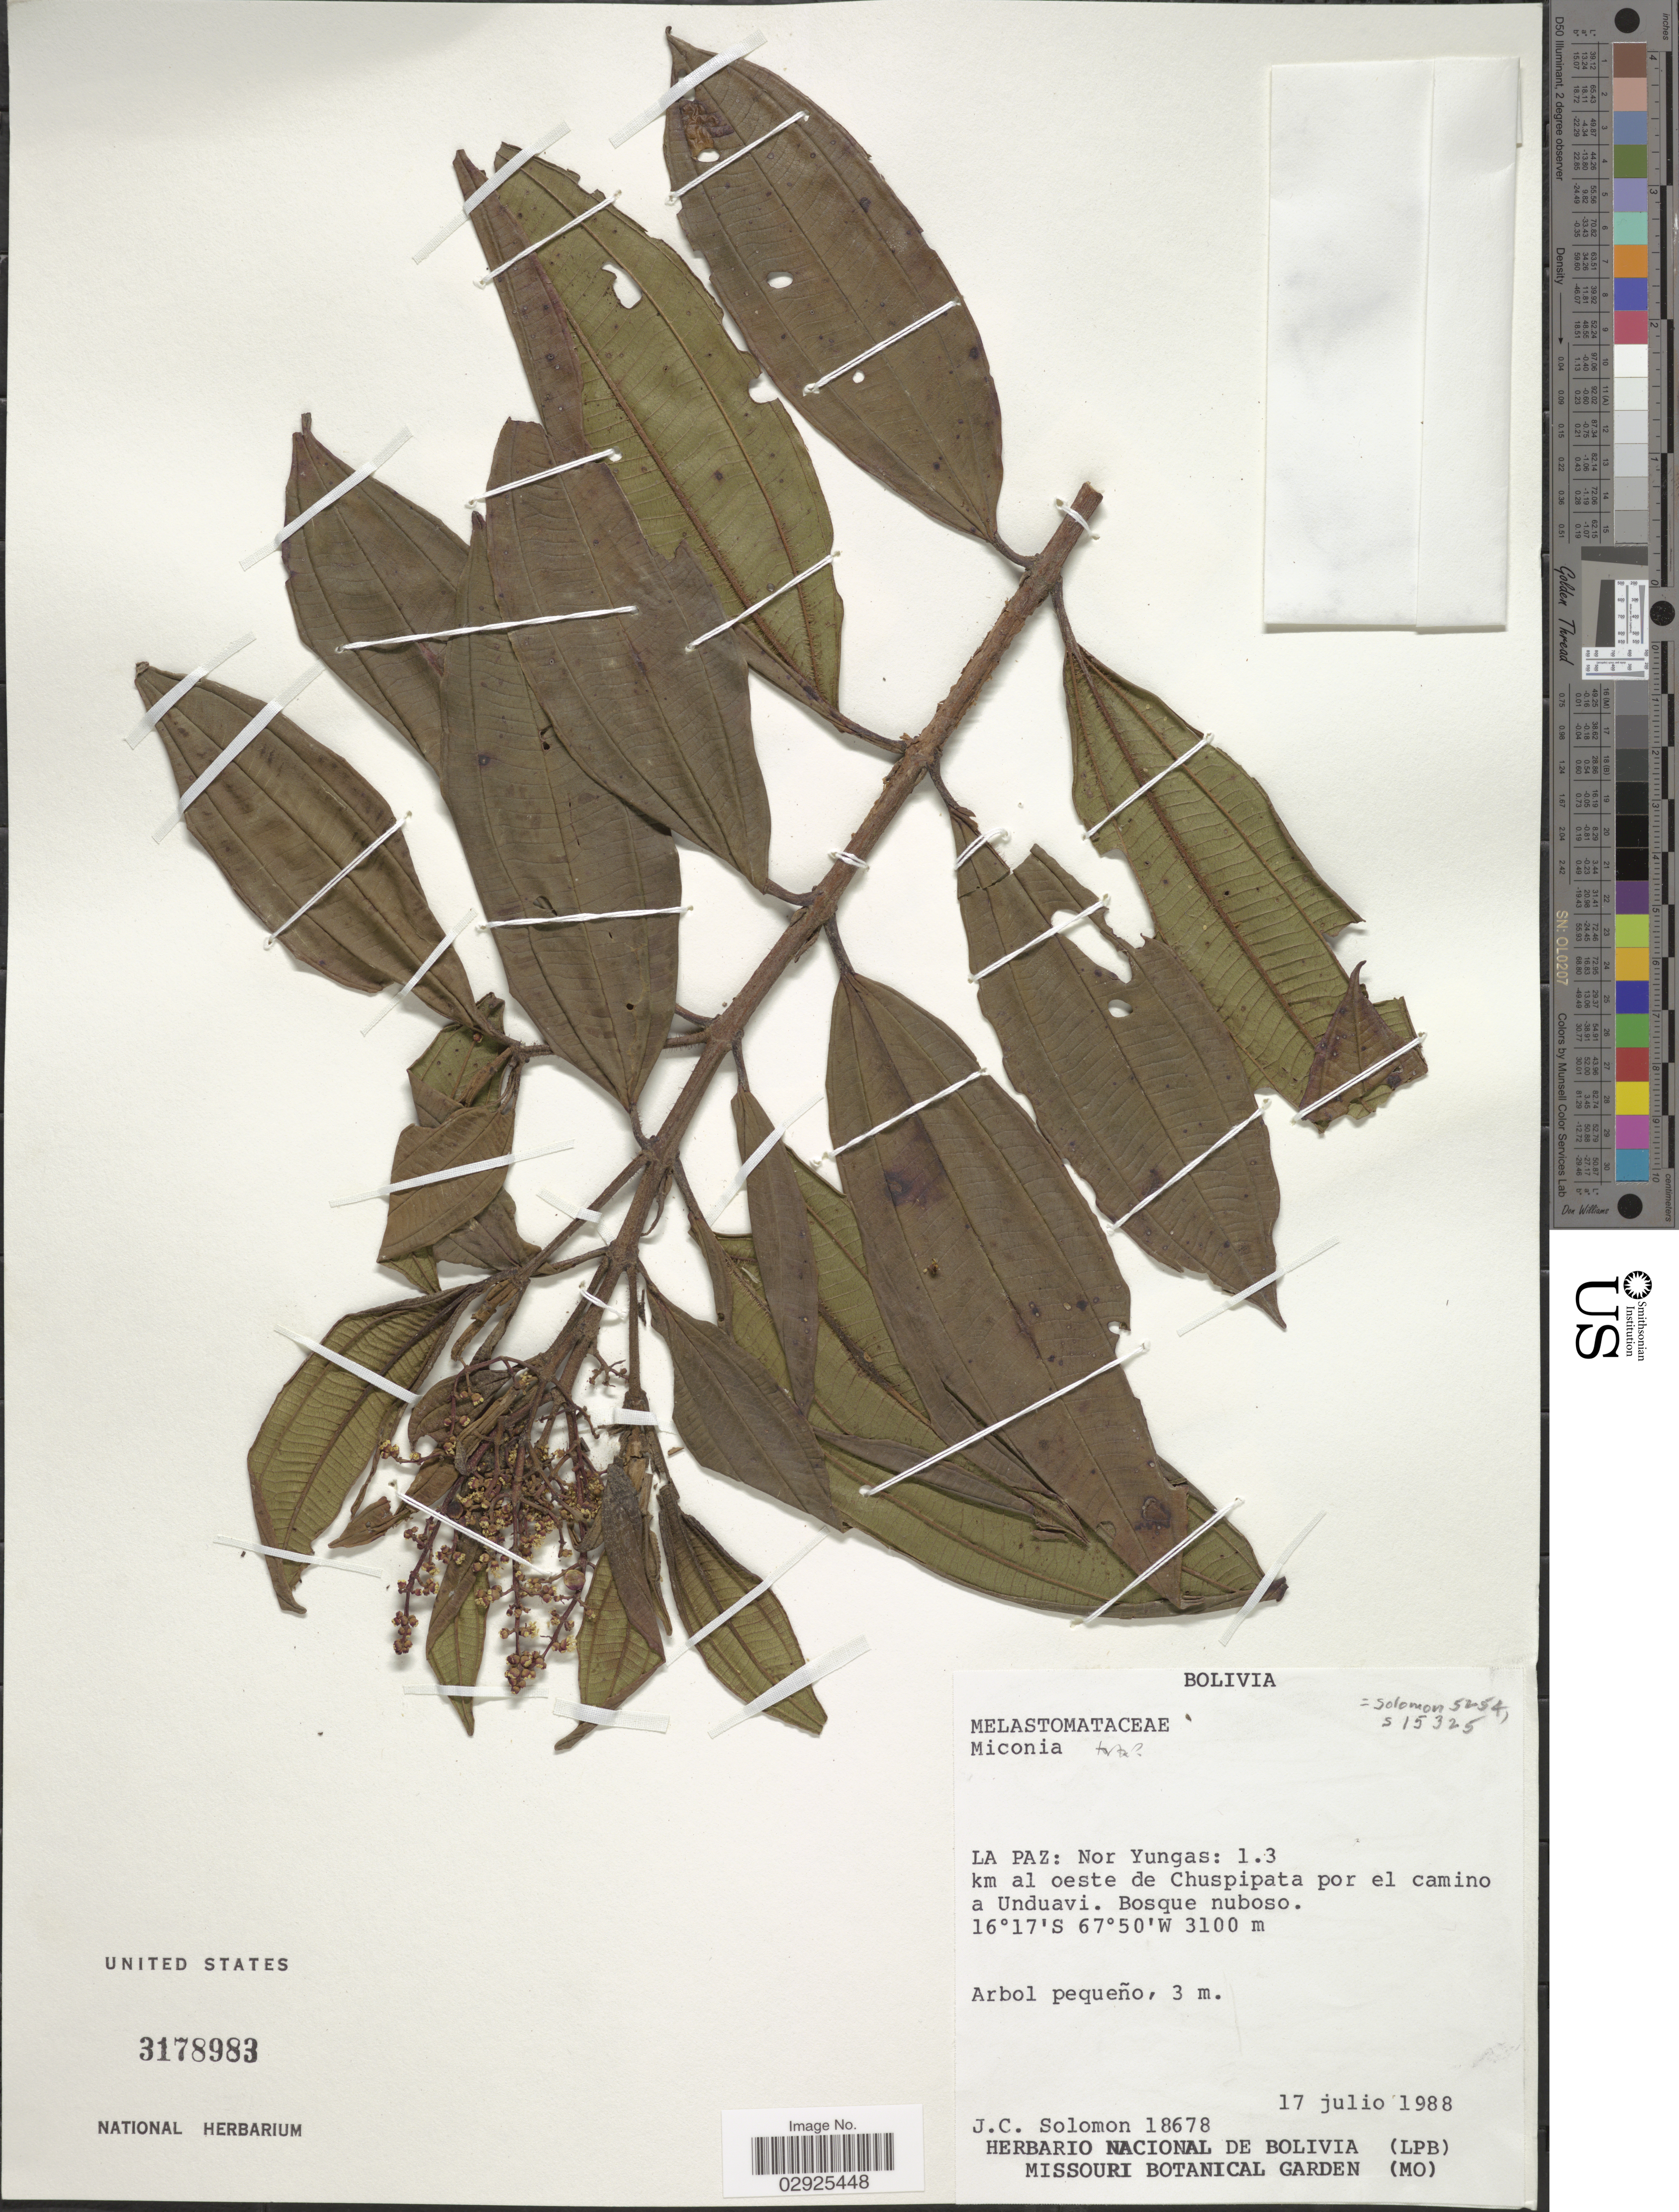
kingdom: Plantae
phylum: Tracheophyta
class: Magnoliopsida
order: Myrtales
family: Melastomataceae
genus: Miconia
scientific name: Miconia sp.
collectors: J. C. Solomon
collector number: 18678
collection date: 1988-07-17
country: Bolivia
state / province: La Paz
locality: La Paz: Nor Yungas, 1.3 km al oeste de Chuspipata por el camino a Unduavi.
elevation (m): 3100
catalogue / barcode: US 3178983